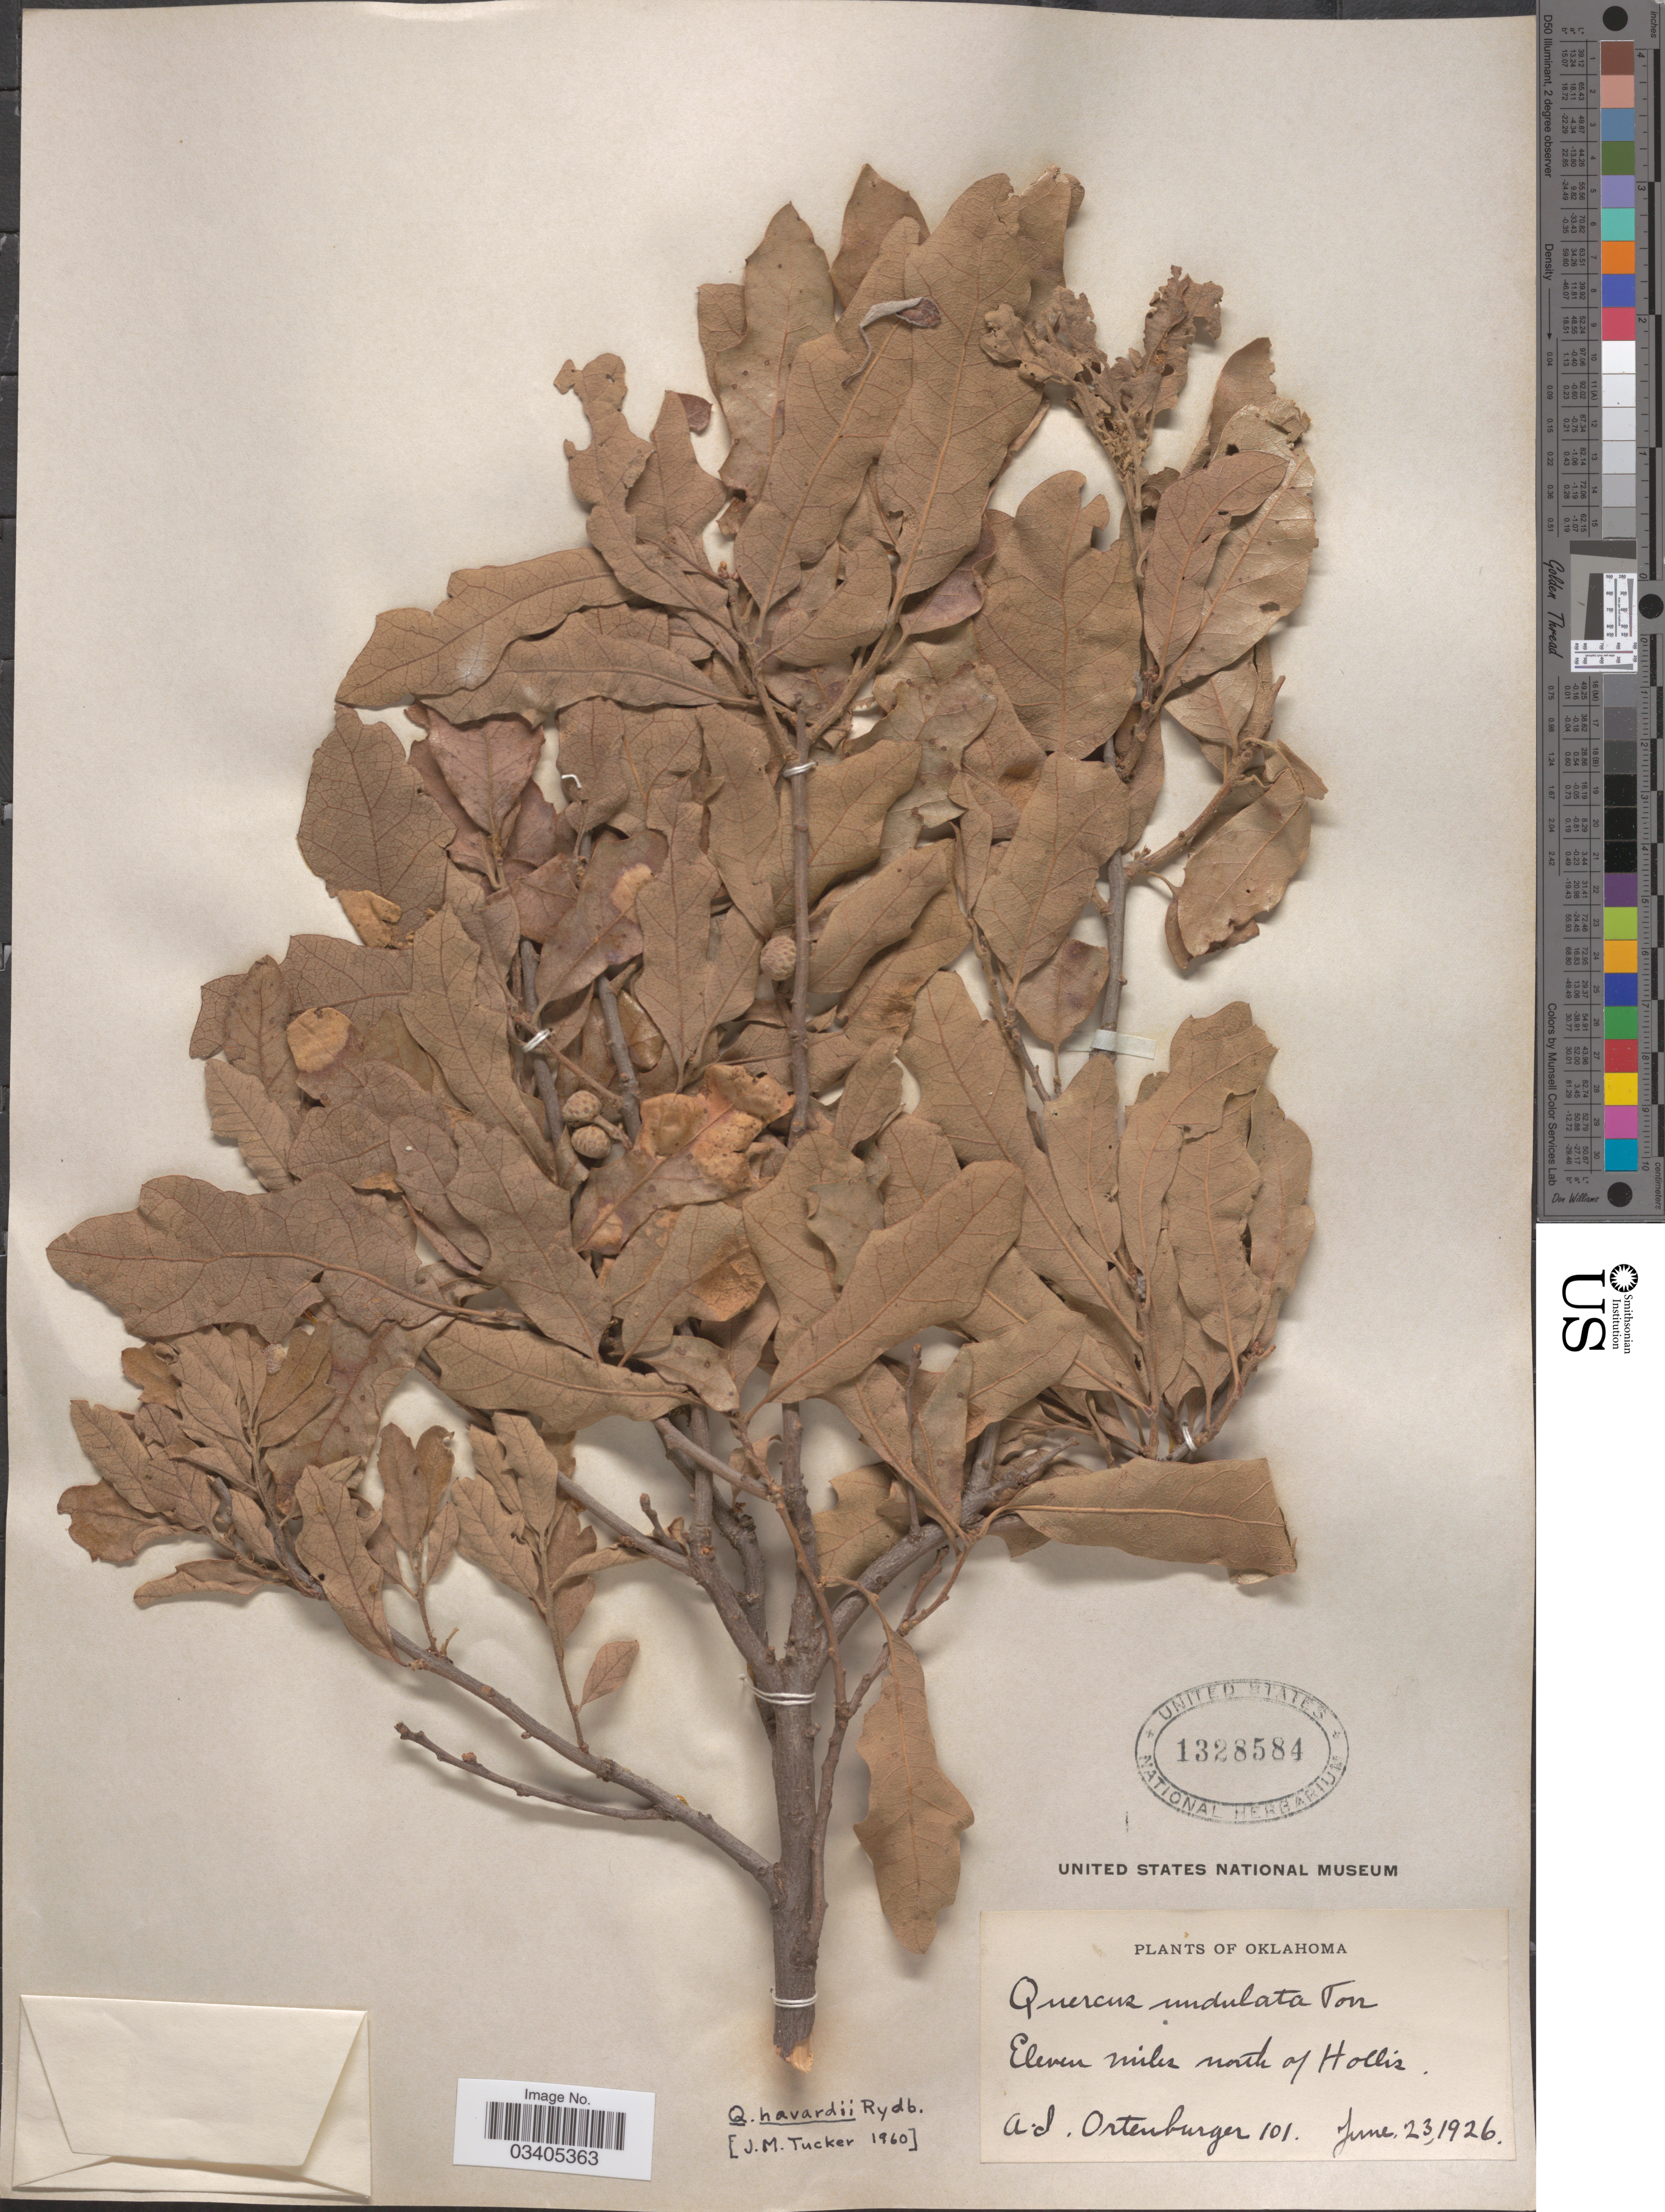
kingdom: Plantae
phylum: Tracheophyta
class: Magnoliopsida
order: Fagales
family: Fagaceae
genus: Quercus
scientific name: Quercus havardii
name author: Rydb.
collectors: A. Ortenburger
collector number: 101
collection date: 1926-06-23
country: United States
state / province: Oklahoma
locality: Eleven miles north of Hollis.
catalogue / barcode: US 1328584